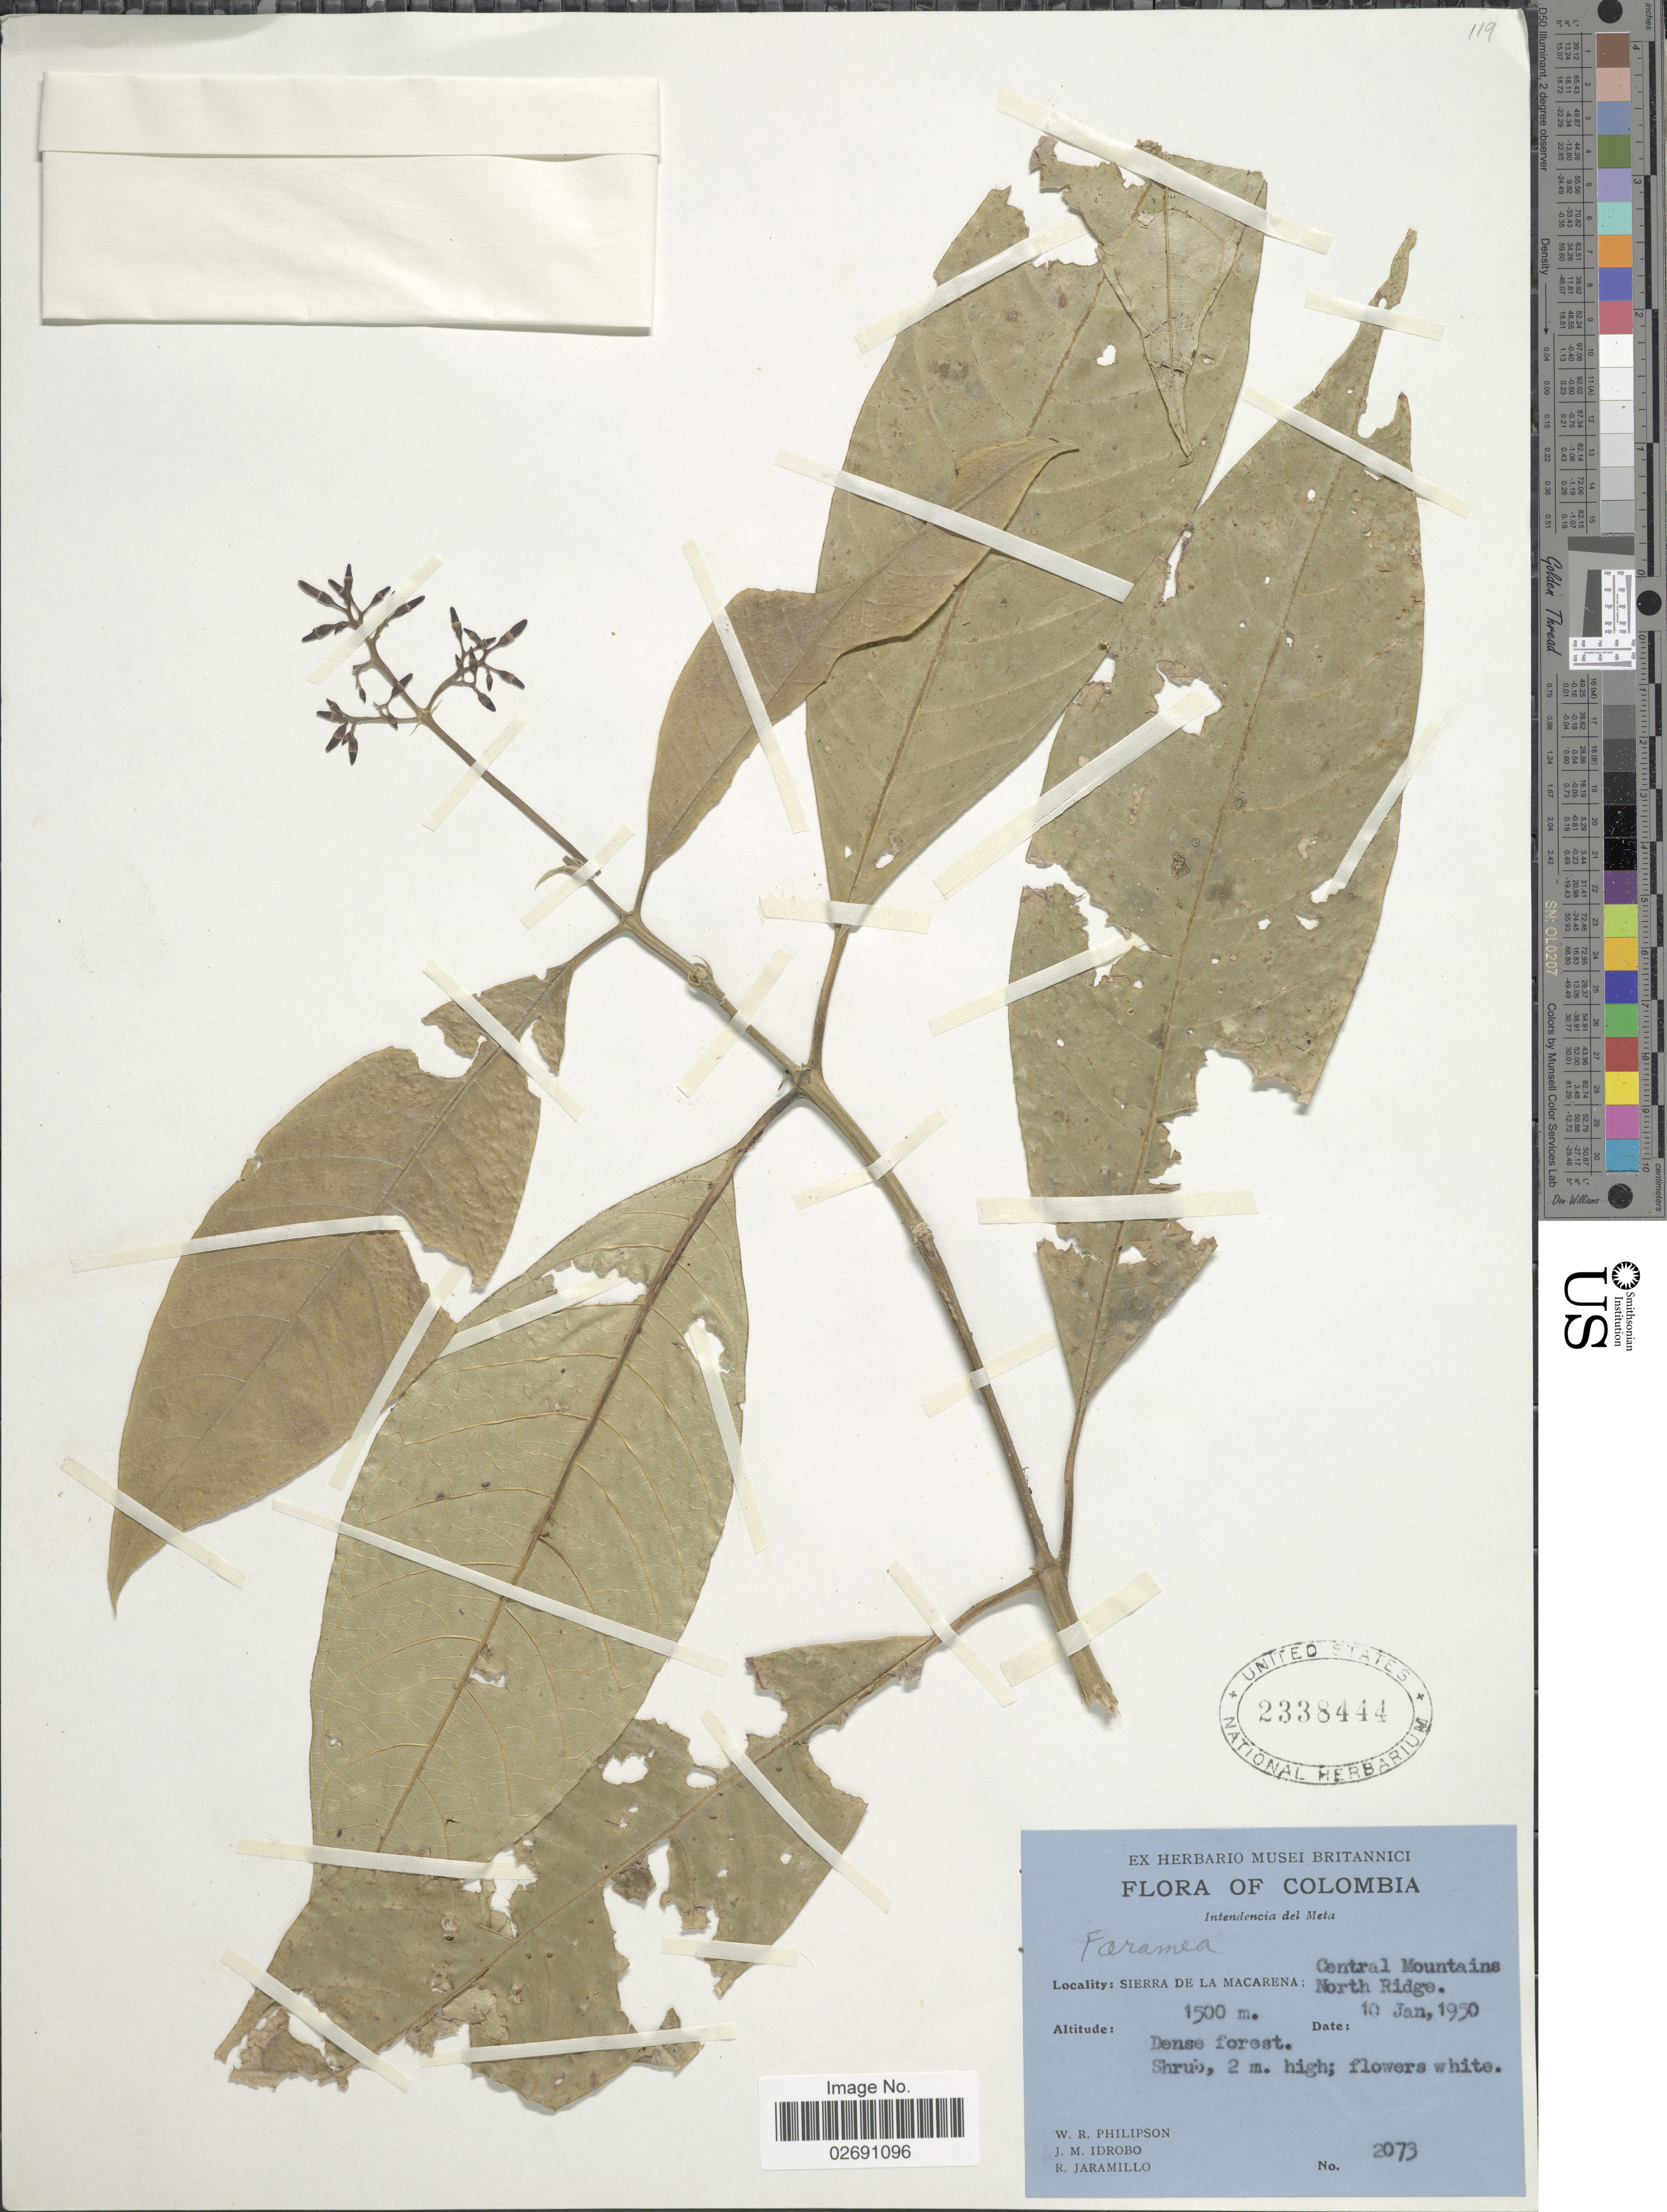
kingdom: Plantae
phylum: Tracheophyta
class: Magnoliopsida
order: Gentianales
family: Rubiaceae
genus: Faramea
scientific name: Faramea sp.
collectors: W. R. Philipson, J. M. Idrobo & R. Jaramillo M.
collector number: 2073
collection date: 1950-01-10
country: Colombia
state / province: Meta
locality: Sierra De La Macarena: Central Mountains, North Ridge, dense forest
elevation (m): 1500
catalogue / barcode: US 2338444